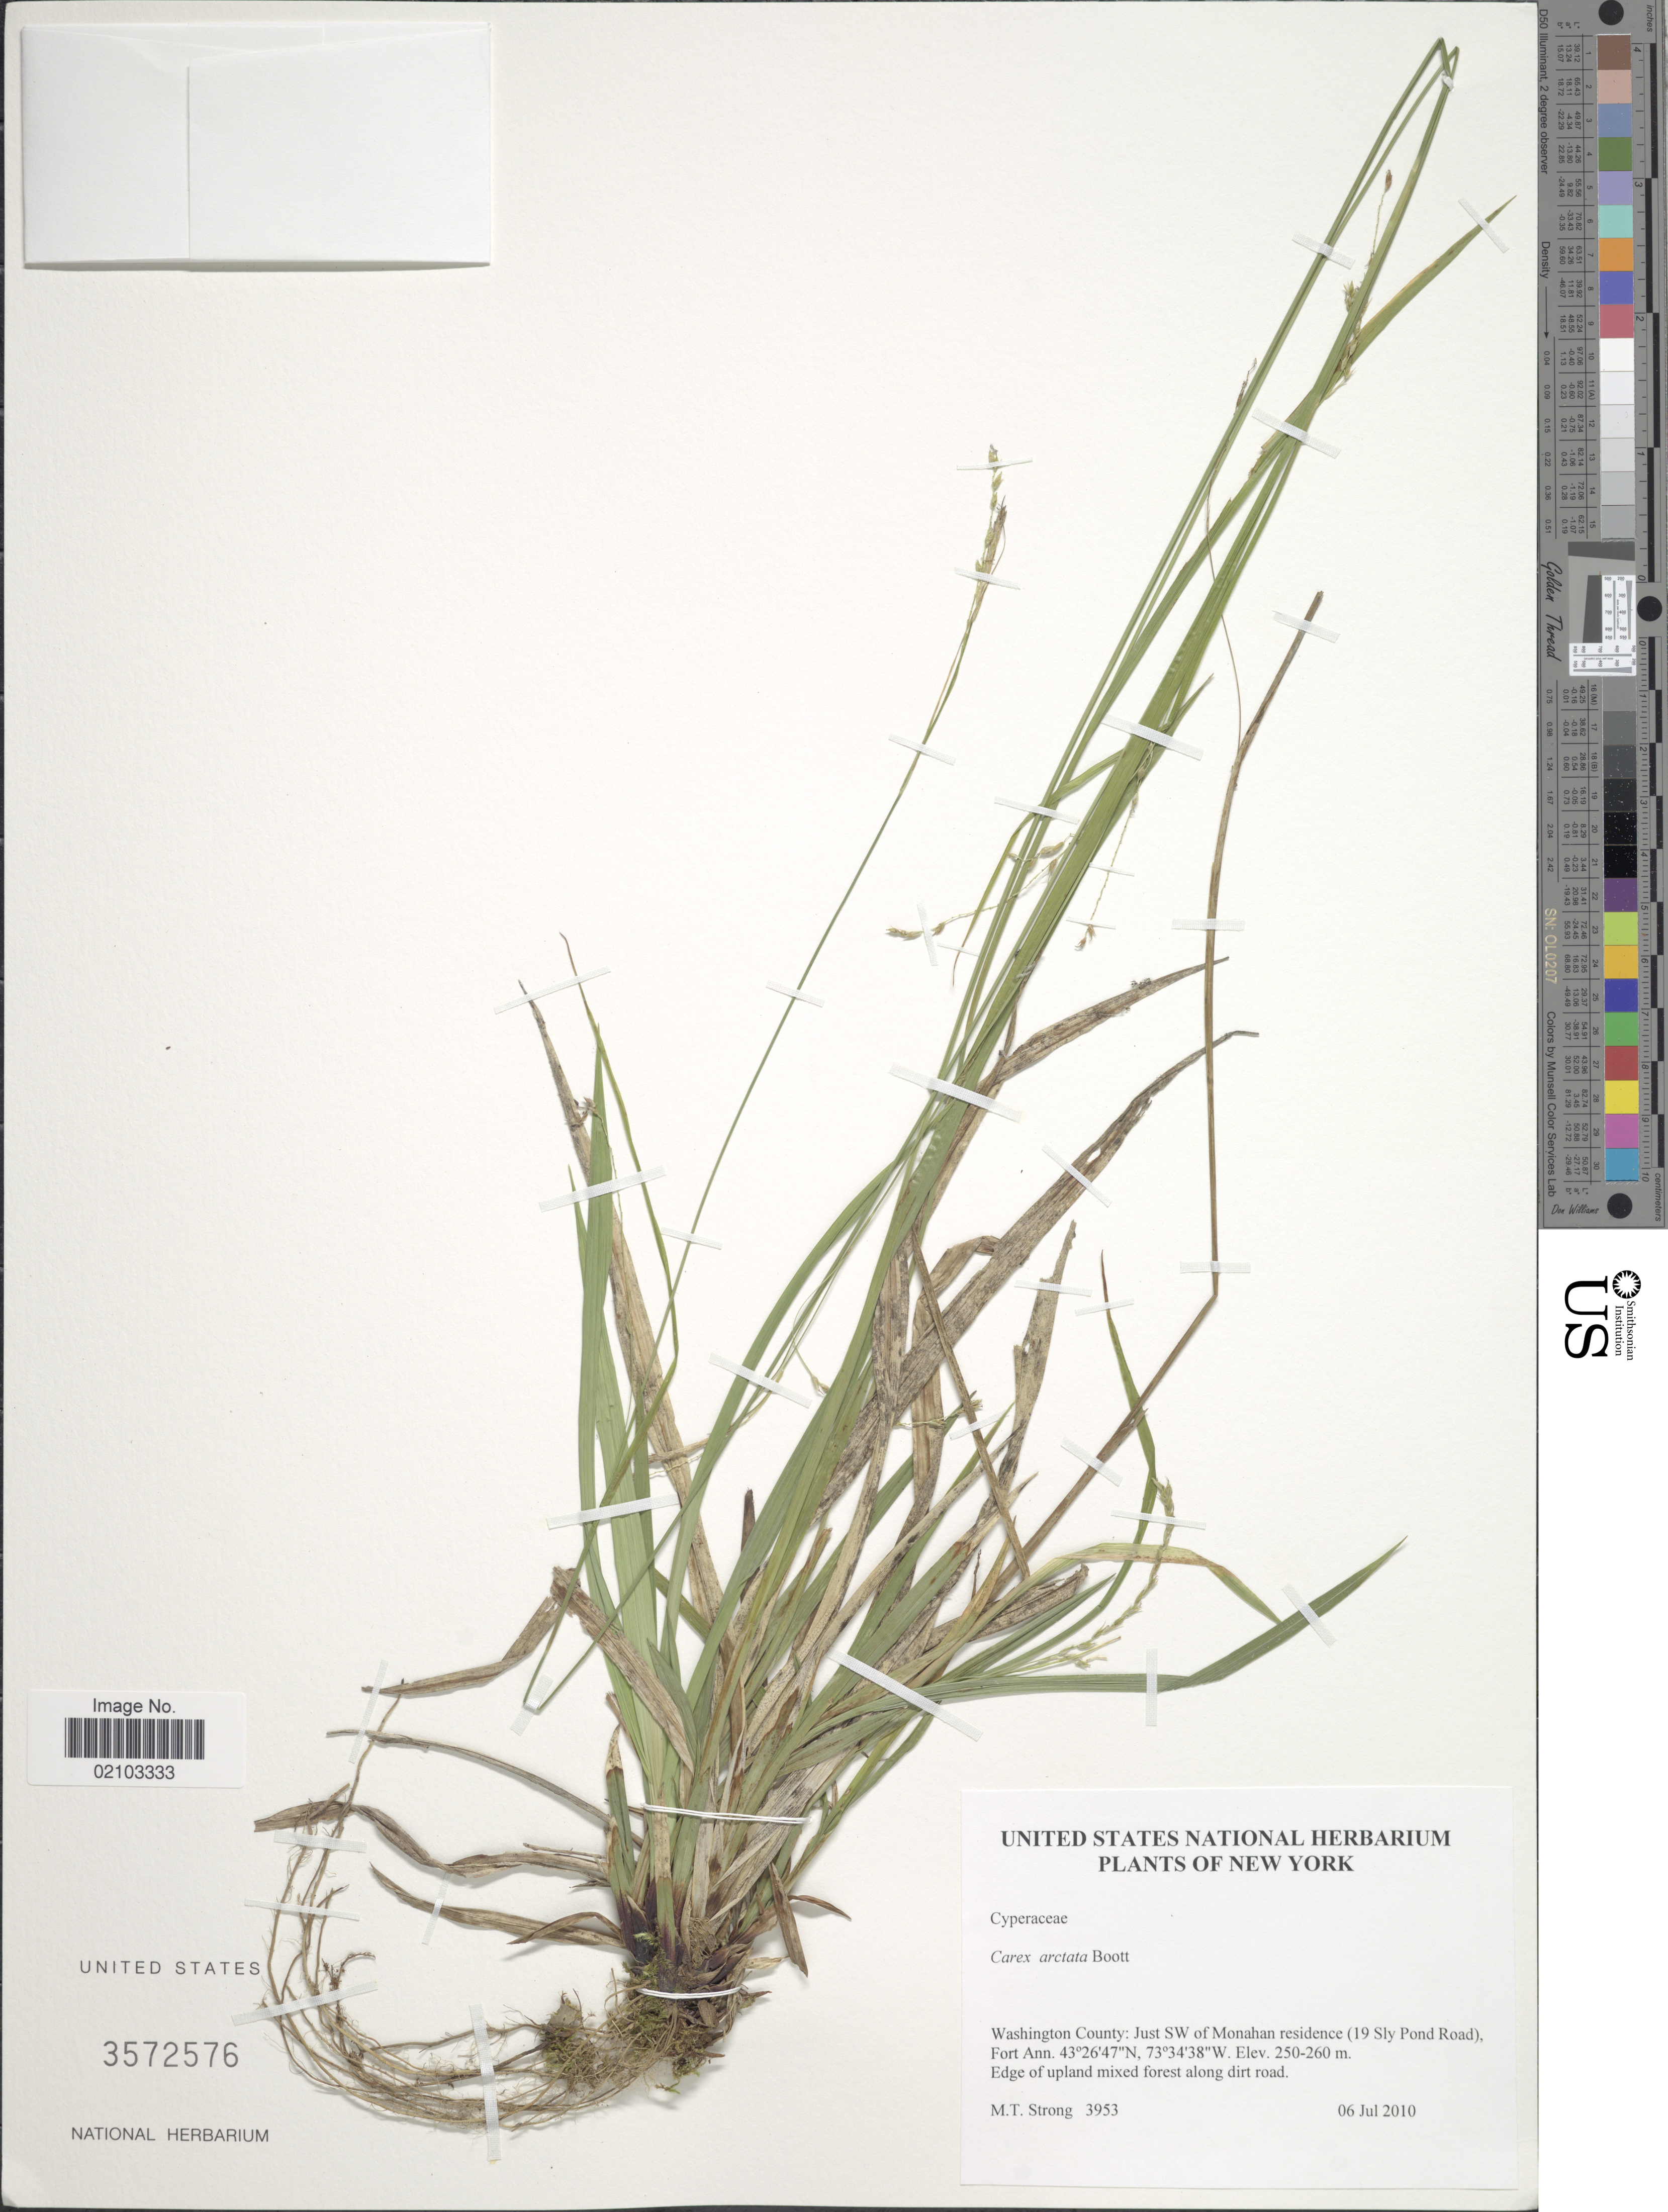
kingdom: Plantae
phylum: Tracheophyta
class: Liliopsida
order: Poales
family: Cyperaceae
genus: Carex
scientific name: Carex arctata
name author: Boott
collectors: M. T. Strong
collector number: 3953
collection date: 2010-07-06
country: United States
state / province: New York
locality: Washington County: just SW of Monahan residence (19 Sly Pond Road), Fort Ann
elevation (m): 250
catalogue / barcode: US 3572576